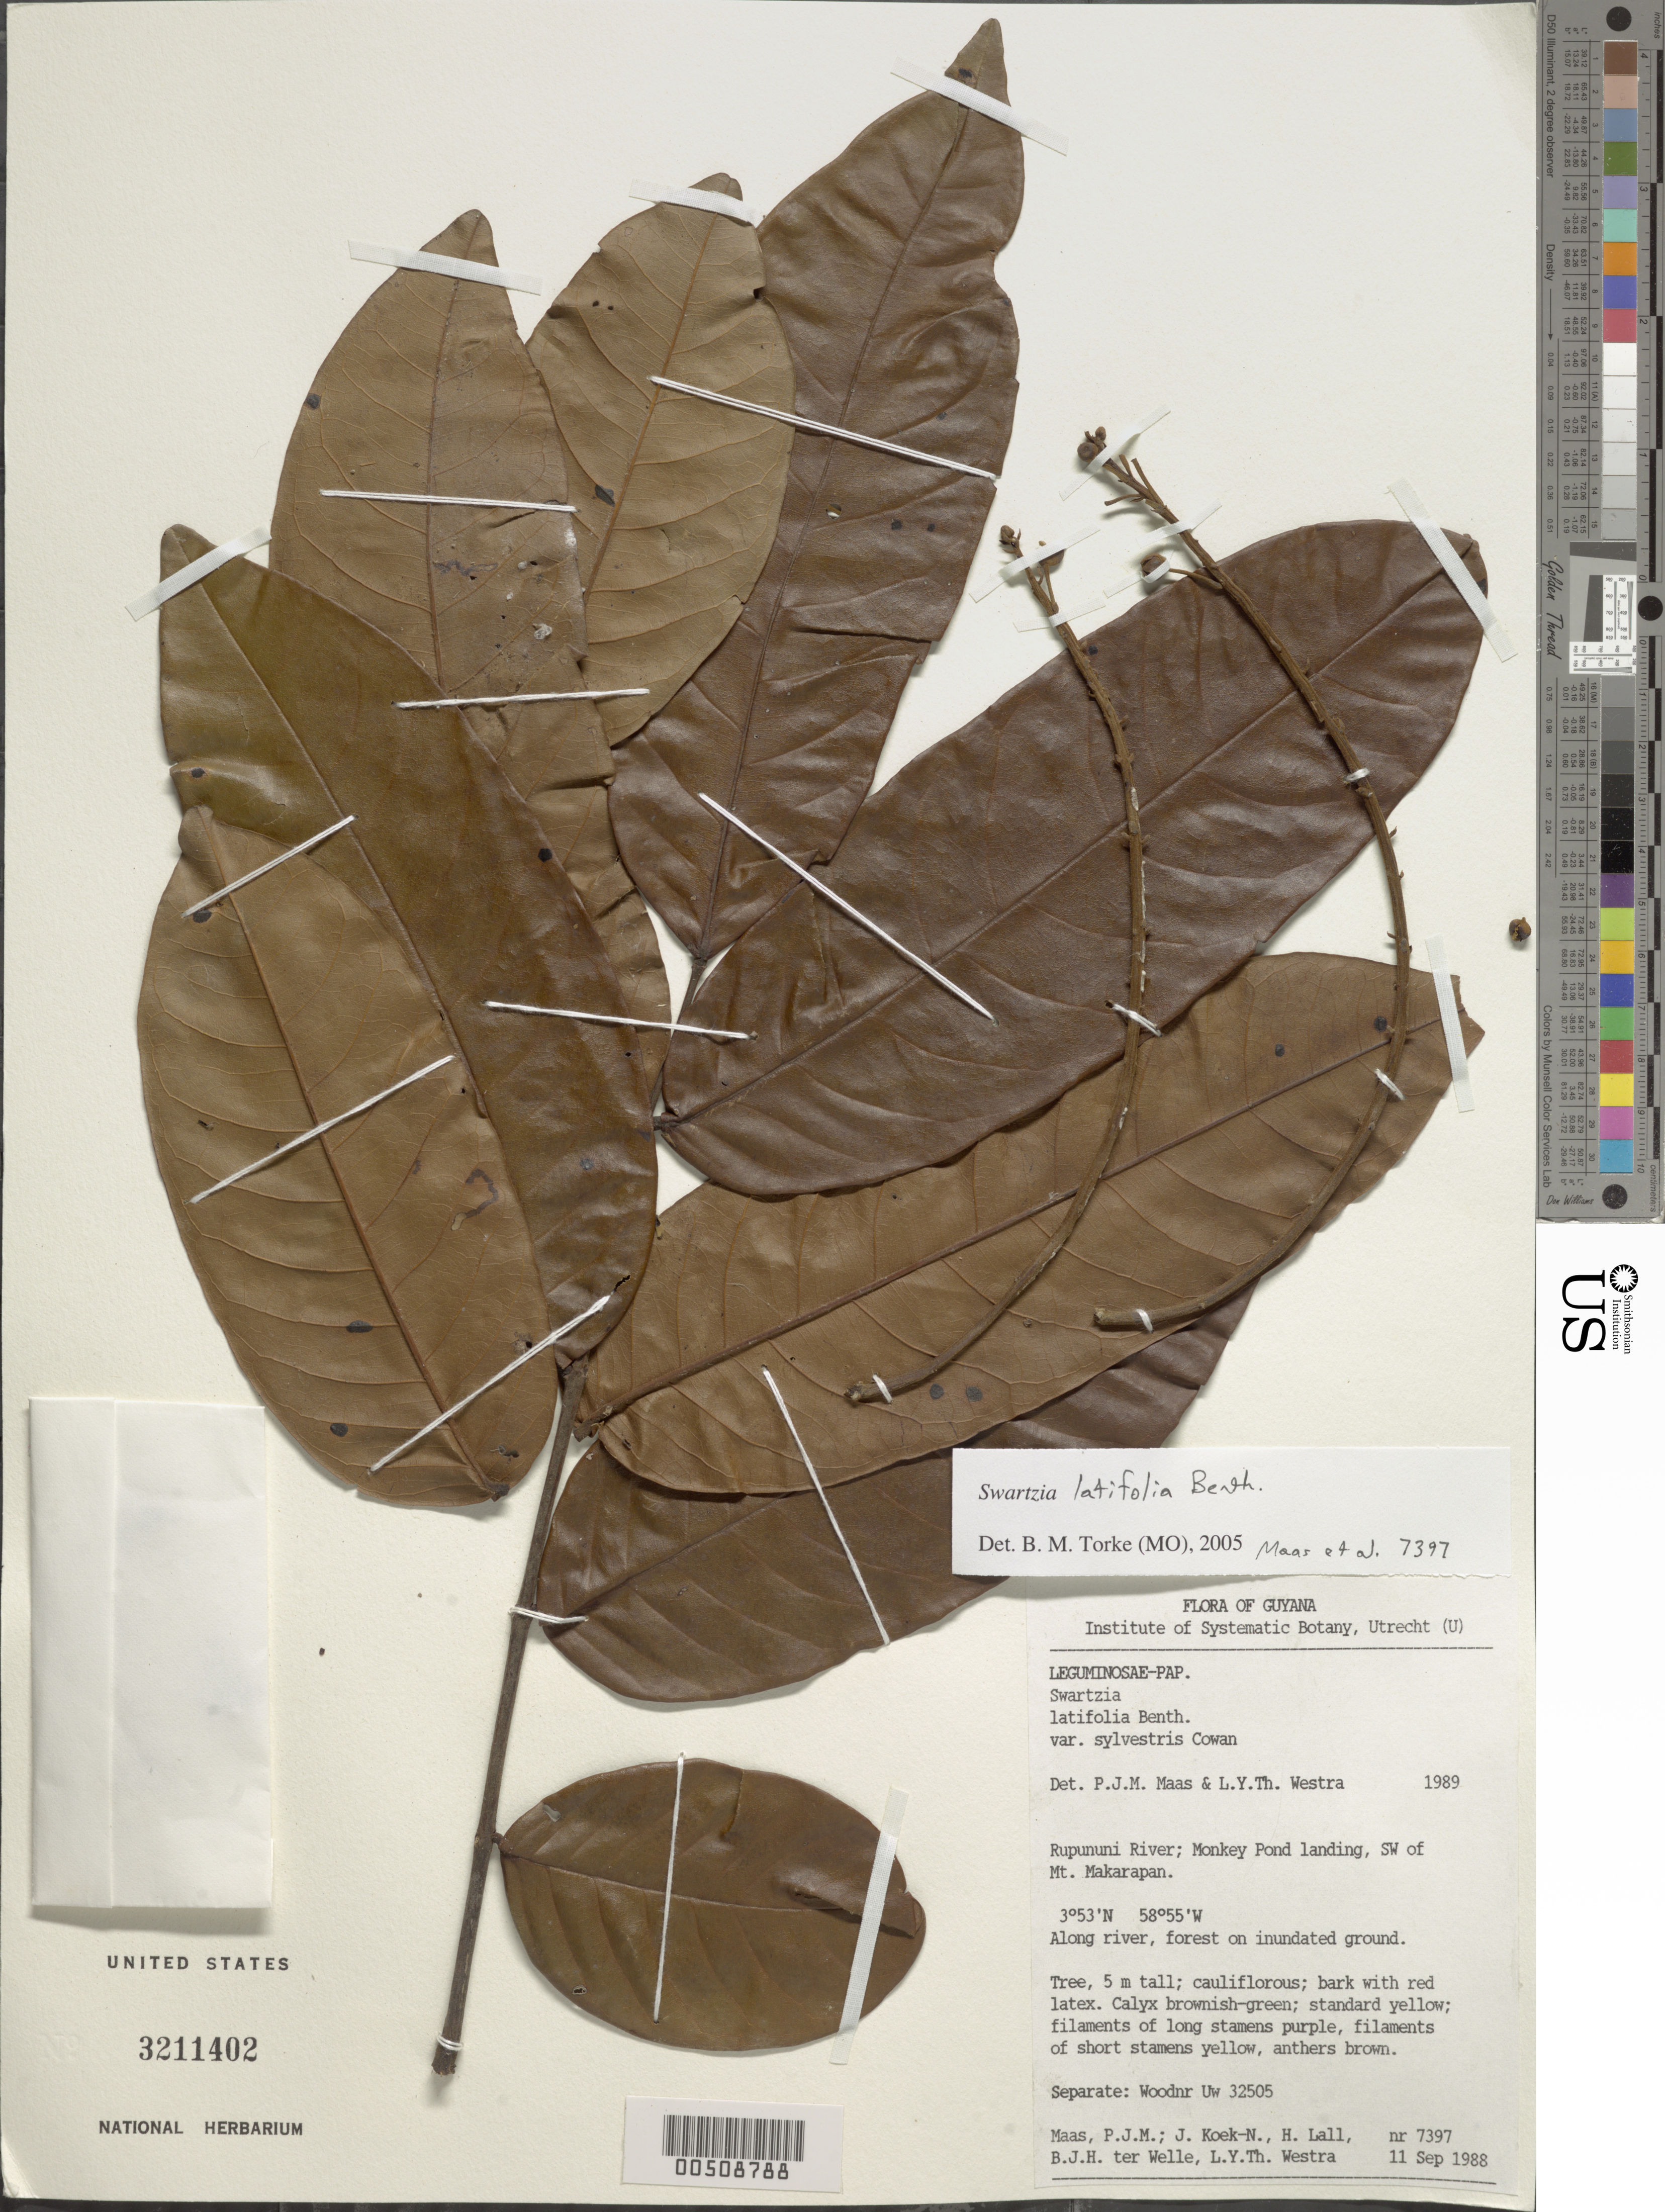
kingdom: Plantae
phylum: Tracheophyta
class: Magnoliopsida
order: Fabales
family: Fabaceae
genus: Swartzia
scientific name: Swartzia latifolia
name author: Benth.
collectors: P. Maas, J. Koek-Noorman, H. Lall, B. Welle & L. Y. T. Westra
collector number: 7397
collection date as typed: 11 Sep 1988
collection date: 1988-09-11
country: Guyana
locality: Rupununi river, monkey pond, sw of mt. makarapan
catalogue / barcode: US 3211402